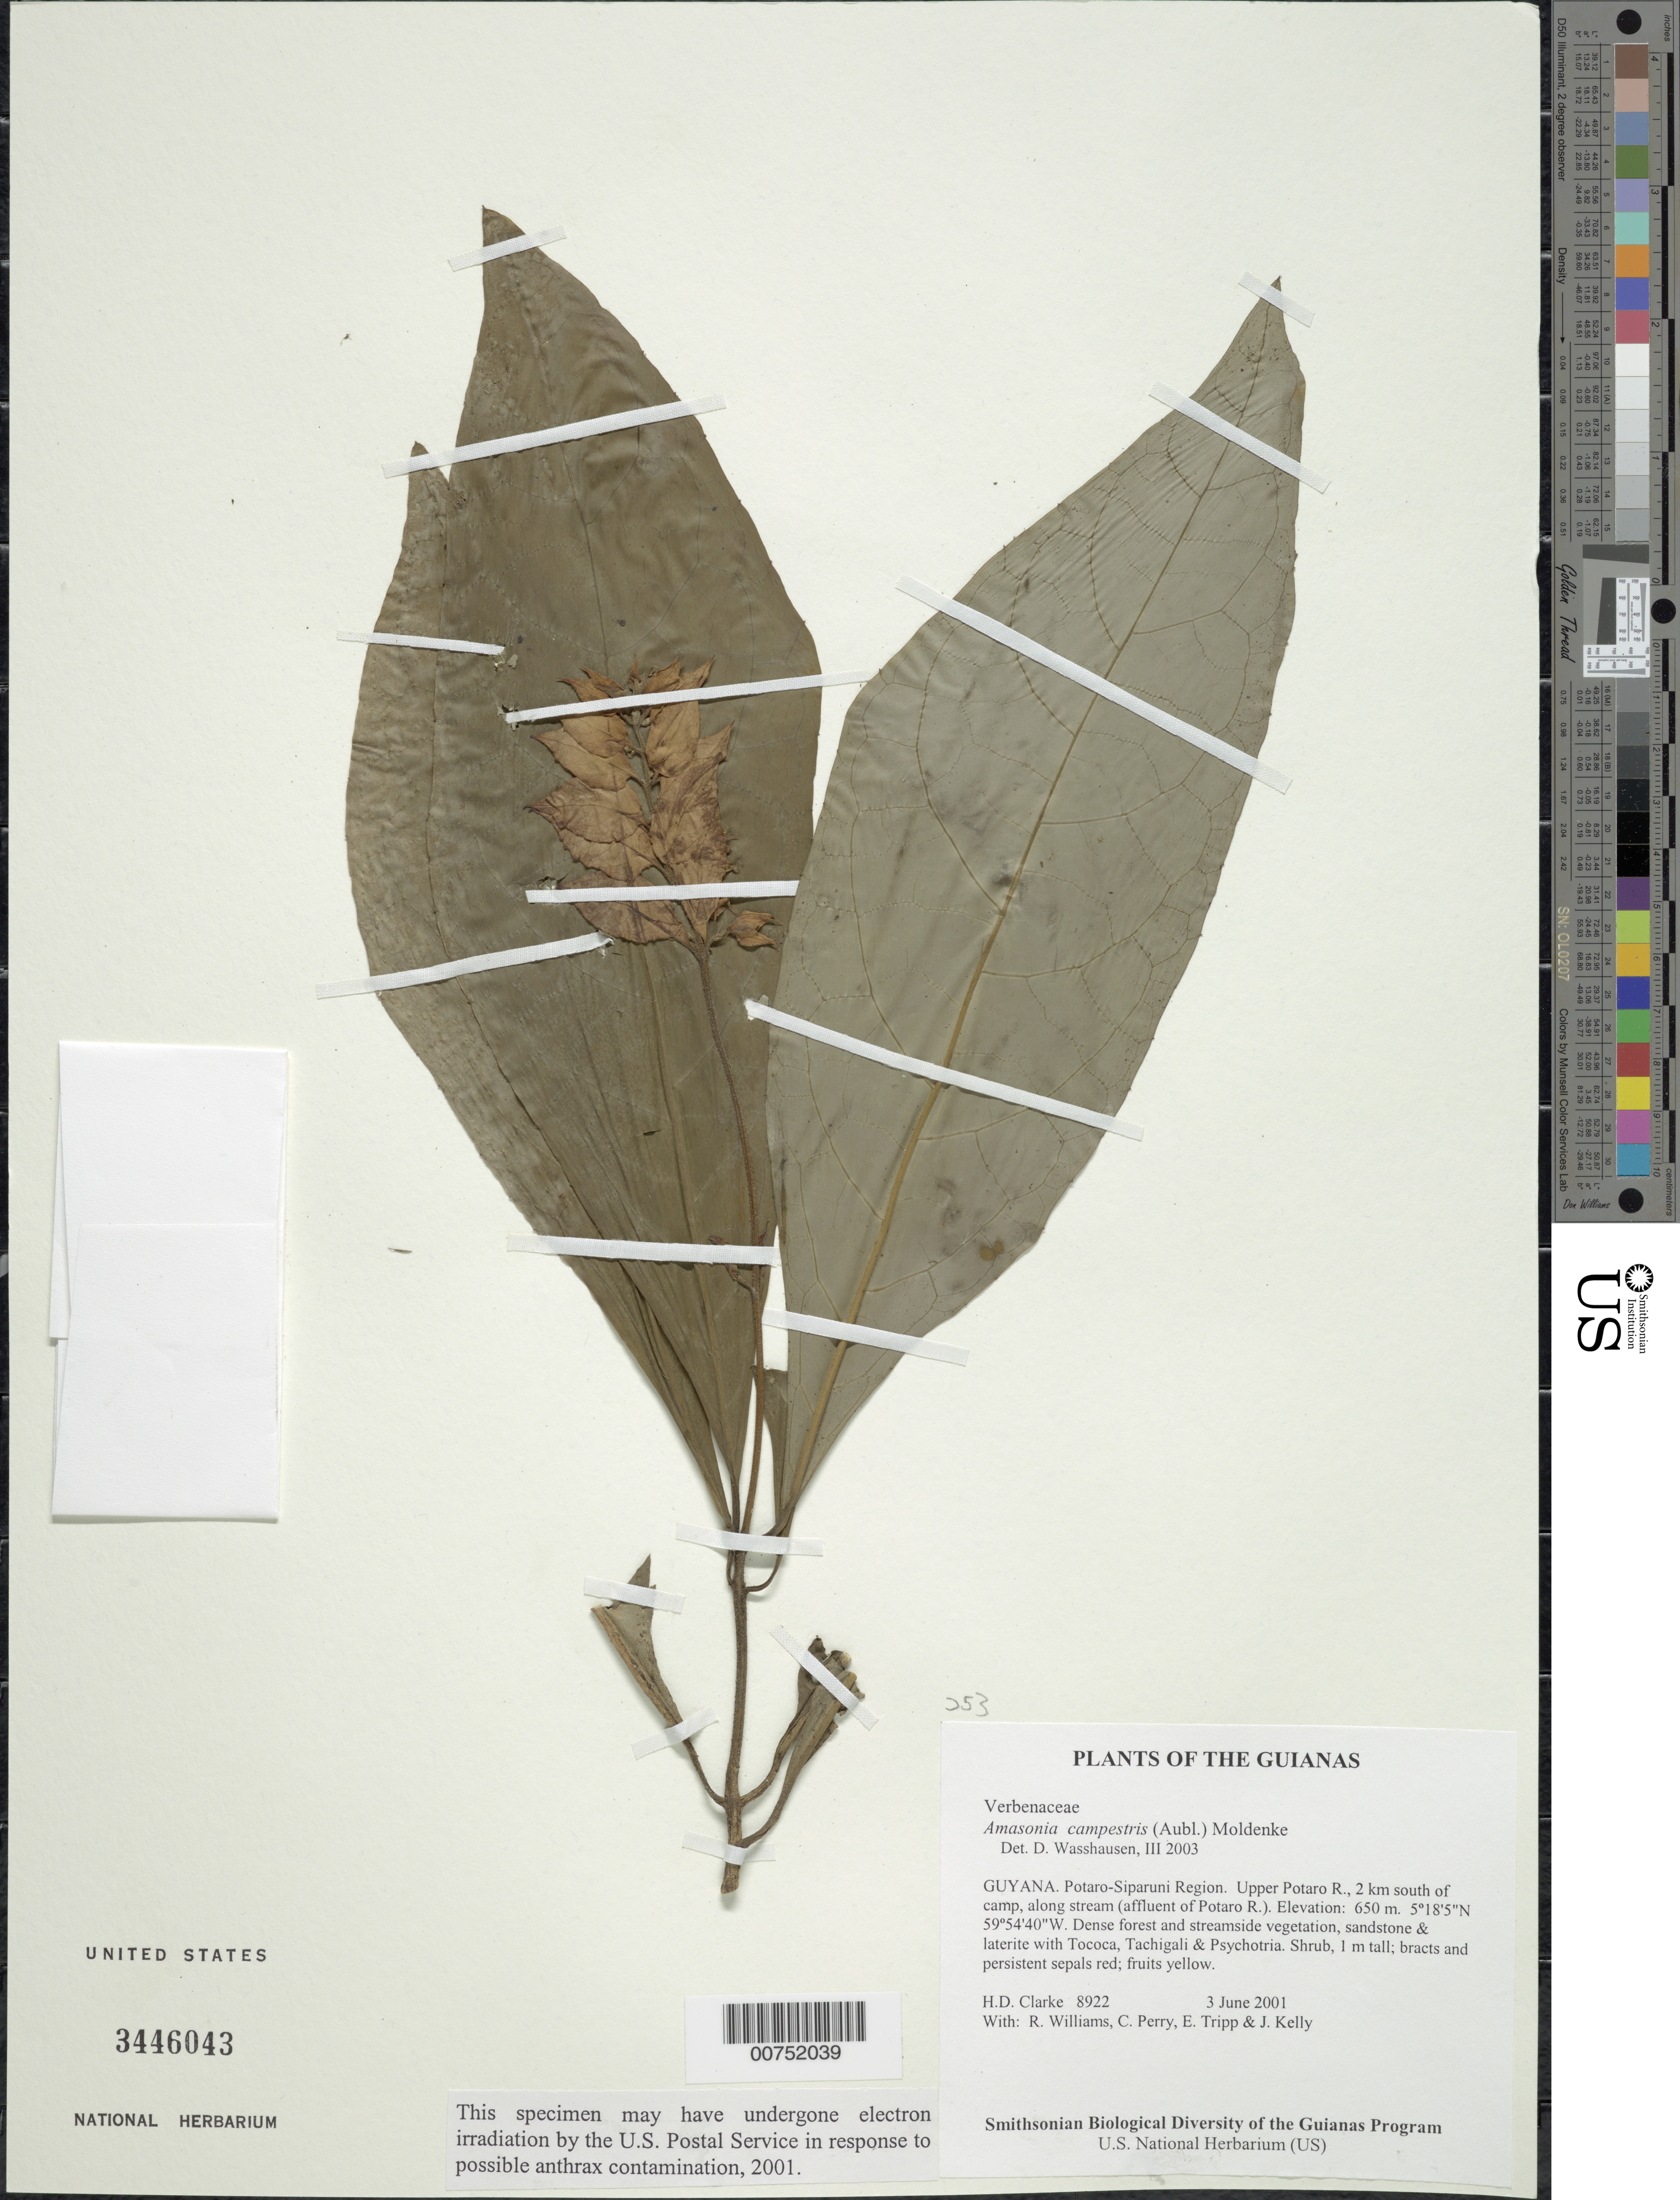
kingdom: Plantae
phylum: Tracheophyta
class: Magnoliopsida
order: Lamiales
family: Lamiaceae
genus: Amasonia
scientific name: Amasonia campestris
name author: (Aubl.) Moldenke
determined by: Wasshausen, Dieter C., (BOT), Smithsonian Institution - National Museum of Natural History (UNITED STATES)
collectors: H. D. Clarke, R. Williams, C. Perry, E. Tripp & J. Kelly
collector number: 8922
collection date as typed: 3 June 2001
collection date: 2001-06-03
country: Guyana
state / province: Potaro-Siparuni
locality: Upper Potaro R., 2 km south of camp, along stream (affluent of Potaro R.)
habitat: Dense forest and streamside vegetation, sandstone & laterite with Tococa, Tachigali & Psychotria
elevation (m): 650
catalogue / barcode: US 34460443